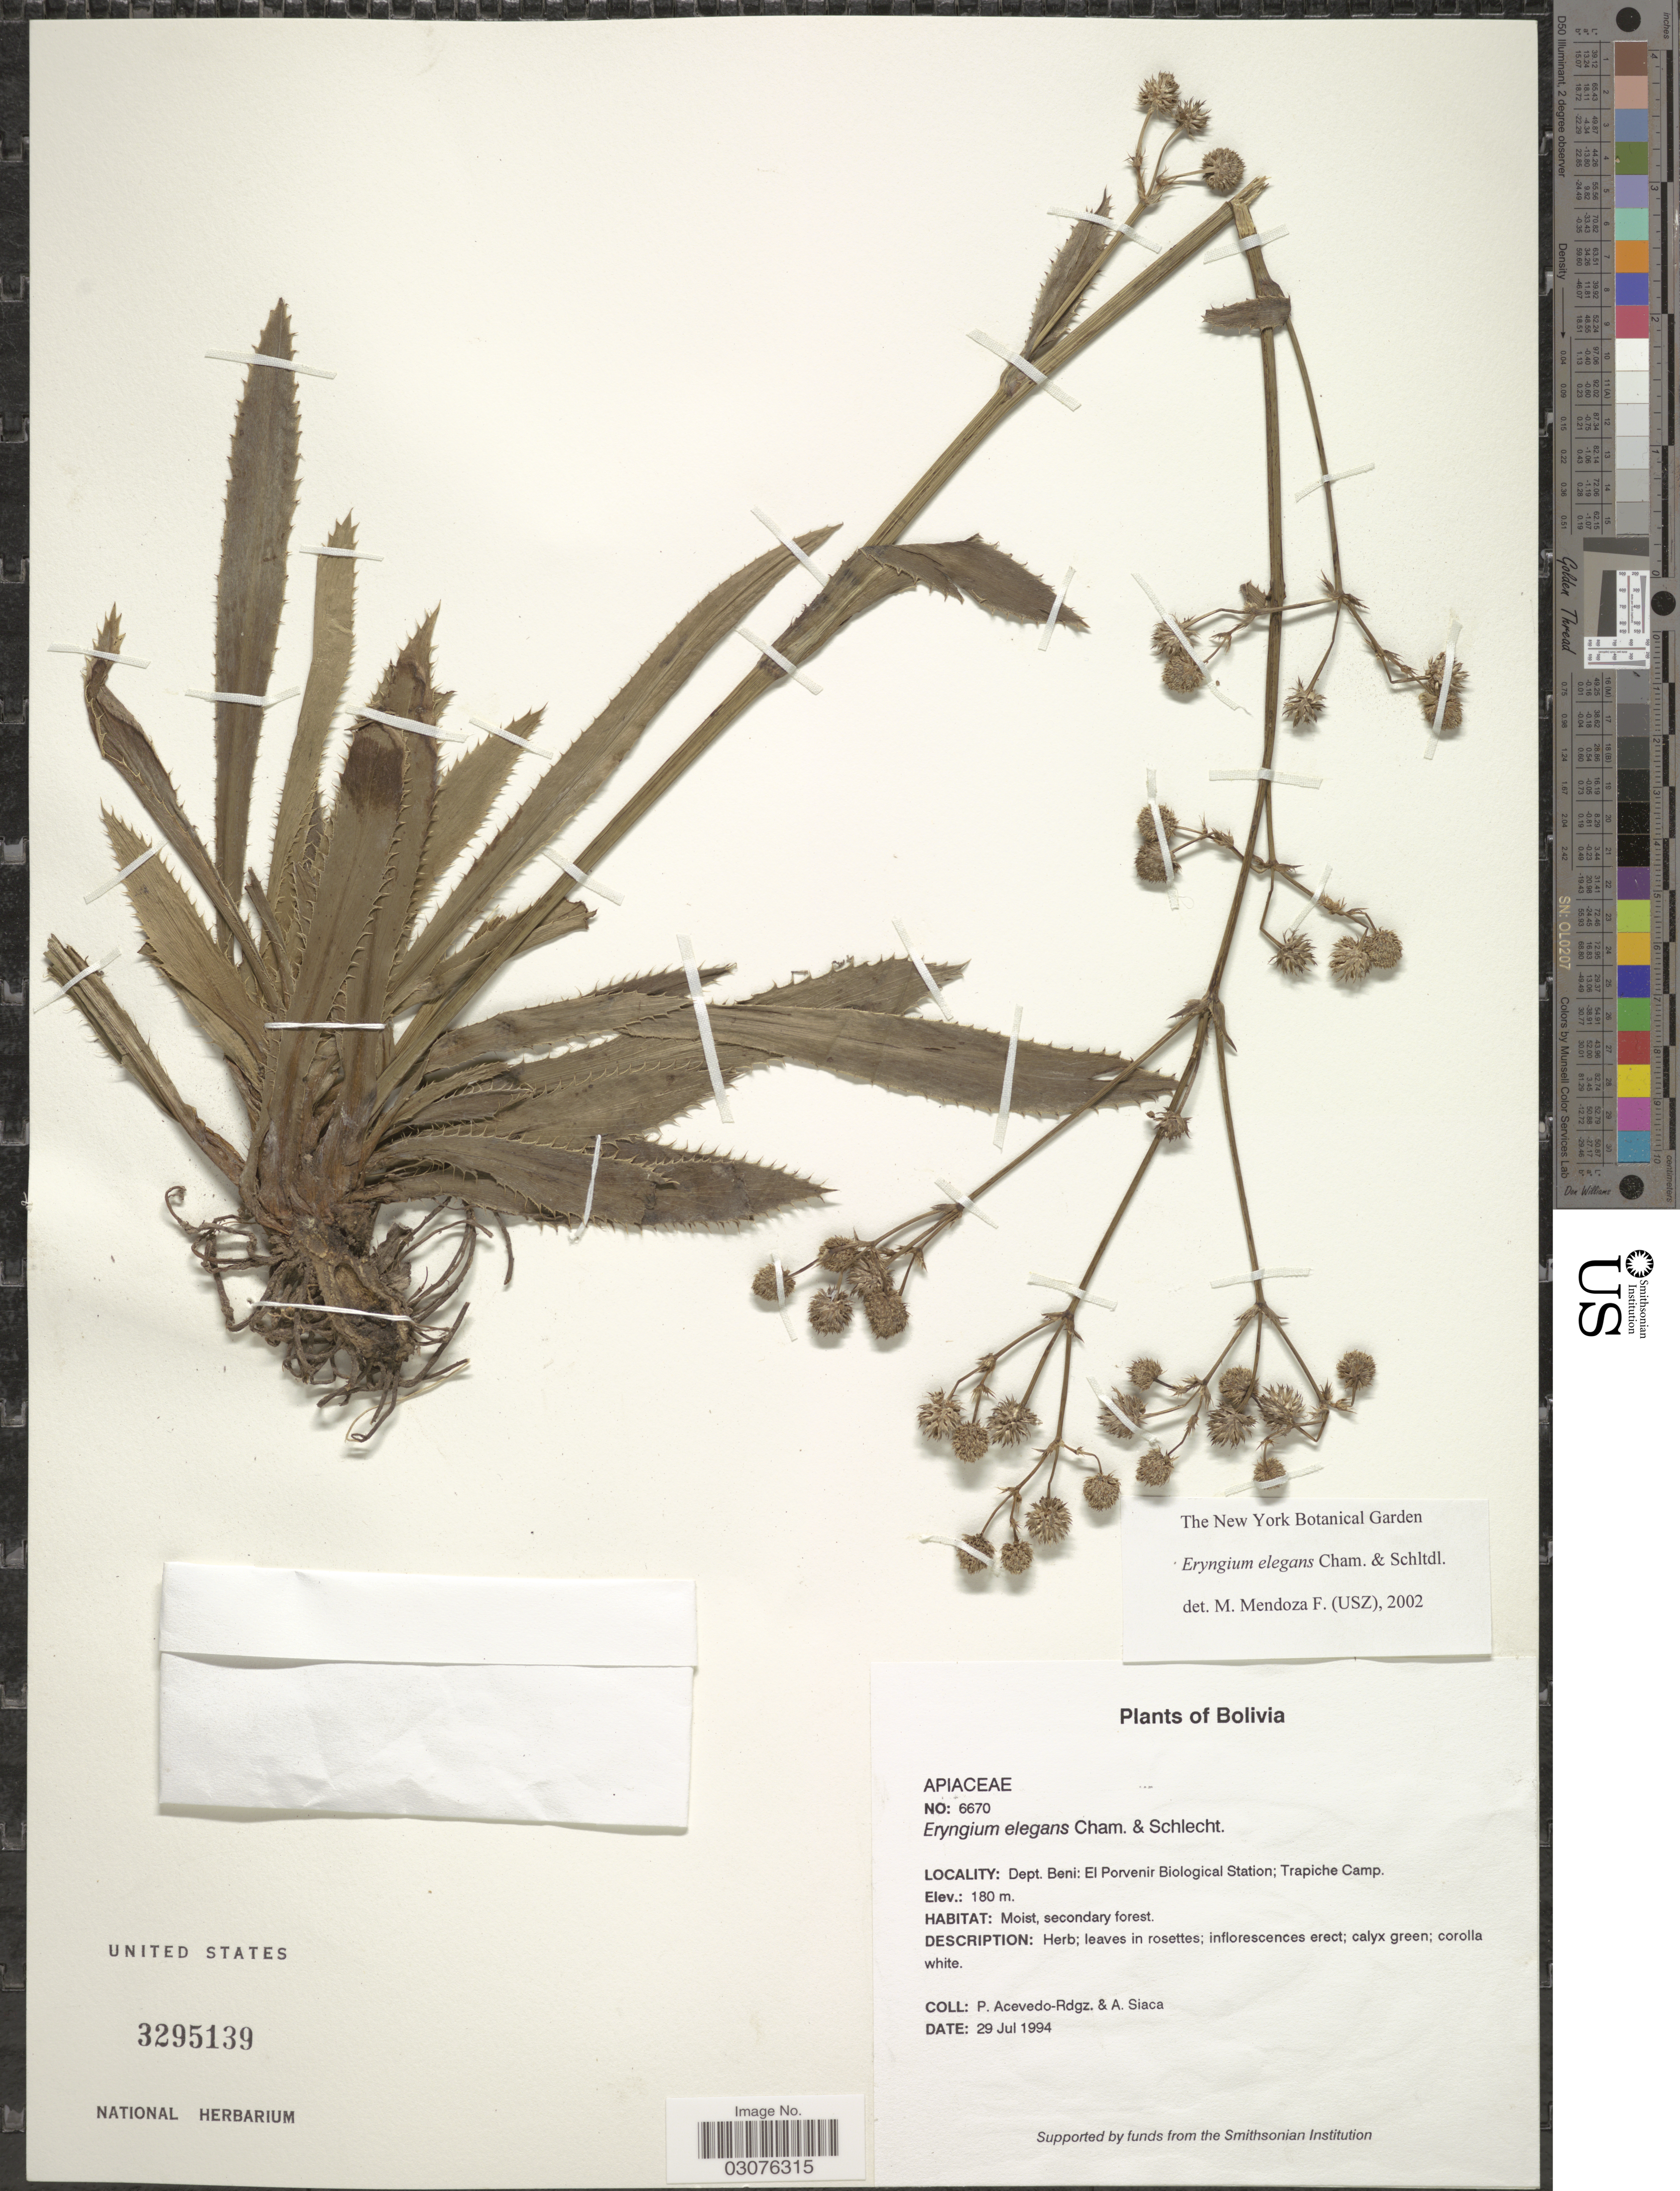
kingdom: Plantae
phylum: Tracheophyta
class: Magnoliopsida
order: Apiales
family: Apiaceae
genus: Eryngium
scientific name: Eryngium elegans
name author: Cham. ex Schltdl.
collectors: P. Acevedo-Rodr. & A. Siaca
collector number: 6670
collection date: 1994-07-29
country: Bolivia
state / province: Beni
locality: Dept. Beni: El Porvenir Biological Station; Trapiche Camp.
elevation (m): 180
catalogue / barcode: US 3295139